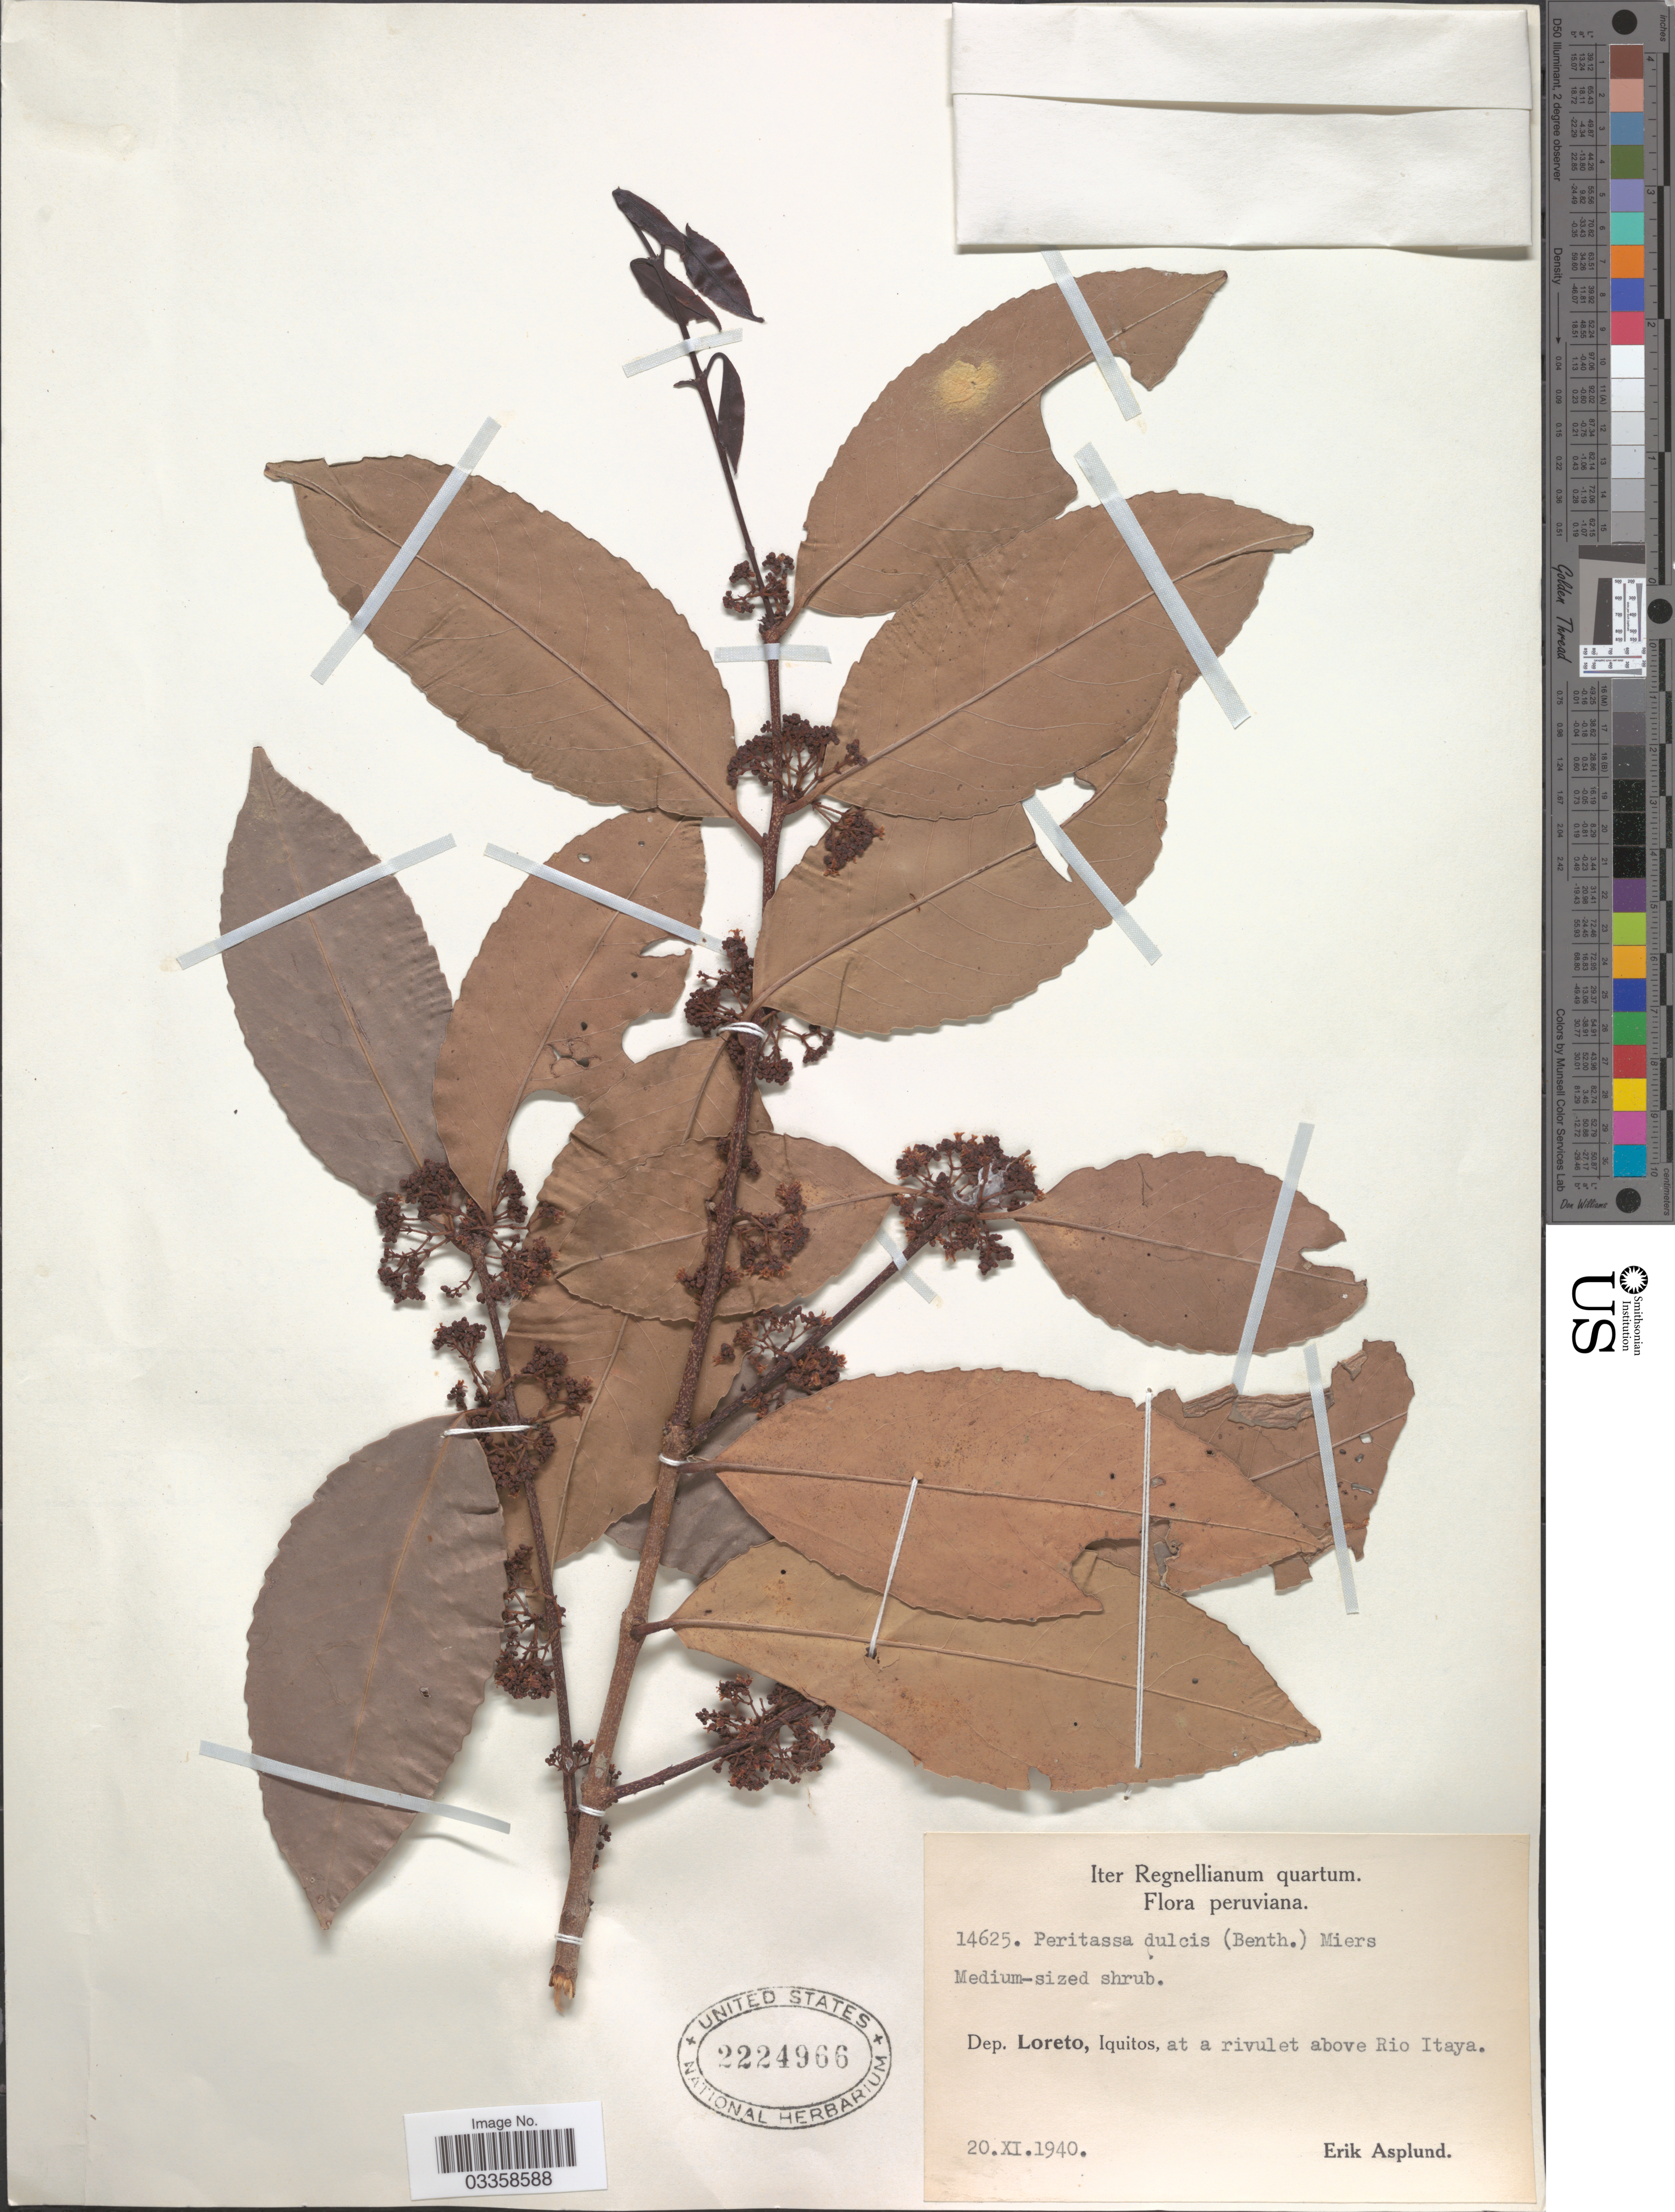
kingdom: Plantae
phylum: Tracheophyta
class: Magnoliopsida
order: Celastrales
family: Celastraceae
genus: Peritassa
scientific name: Peritassa dulcis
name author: (Benth.) Miers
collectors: E. Asplund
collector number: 14625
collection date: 1940-11-20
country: Peru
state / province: Loreto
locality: Dep. Loreto, Iquitos, at a rivulet above Rio Itaya.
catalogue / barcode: US 2224966